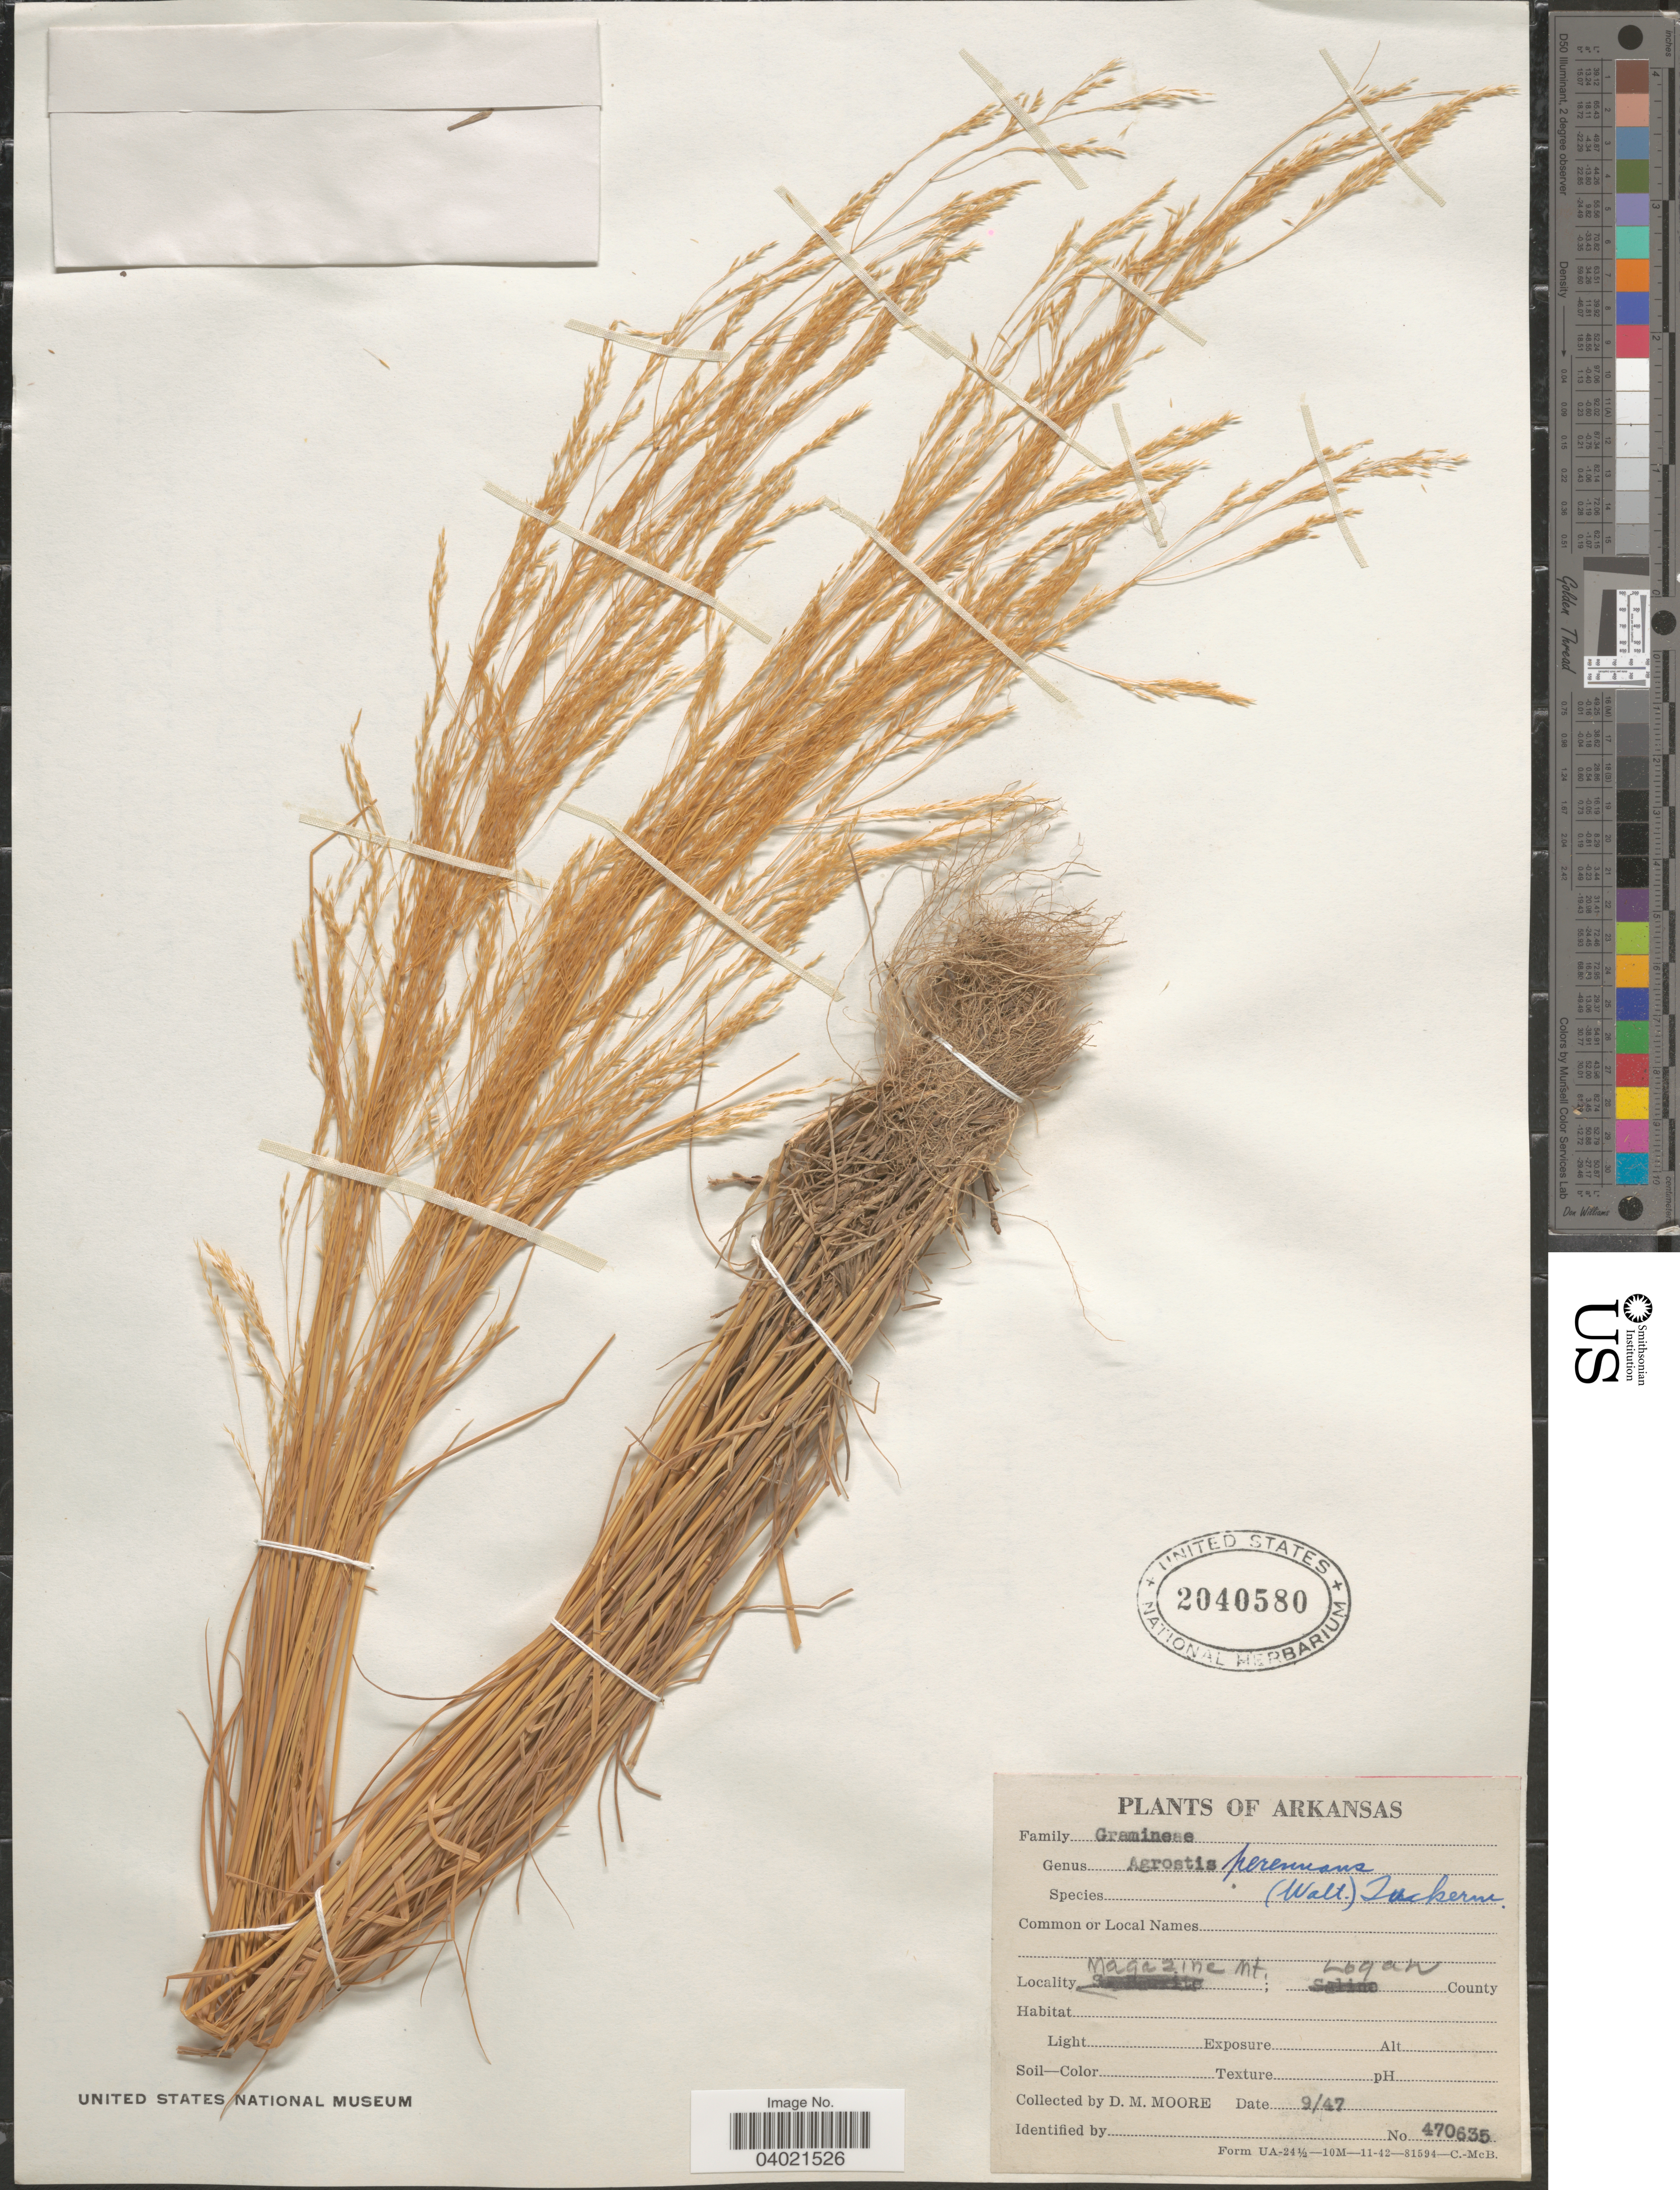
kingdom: Plantae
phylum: Tracheophyta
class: Liliopsida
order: Poales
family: Poaceae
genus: Agrostis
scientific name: Agrostis perennans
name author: (Walter) Tuck.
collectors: D. Moore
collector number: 470635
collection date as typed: Transcribed d/m/y: /9/47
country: United States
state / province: Arkansas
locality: Magazine Mt.; Logan County.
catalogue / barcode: US 2040580